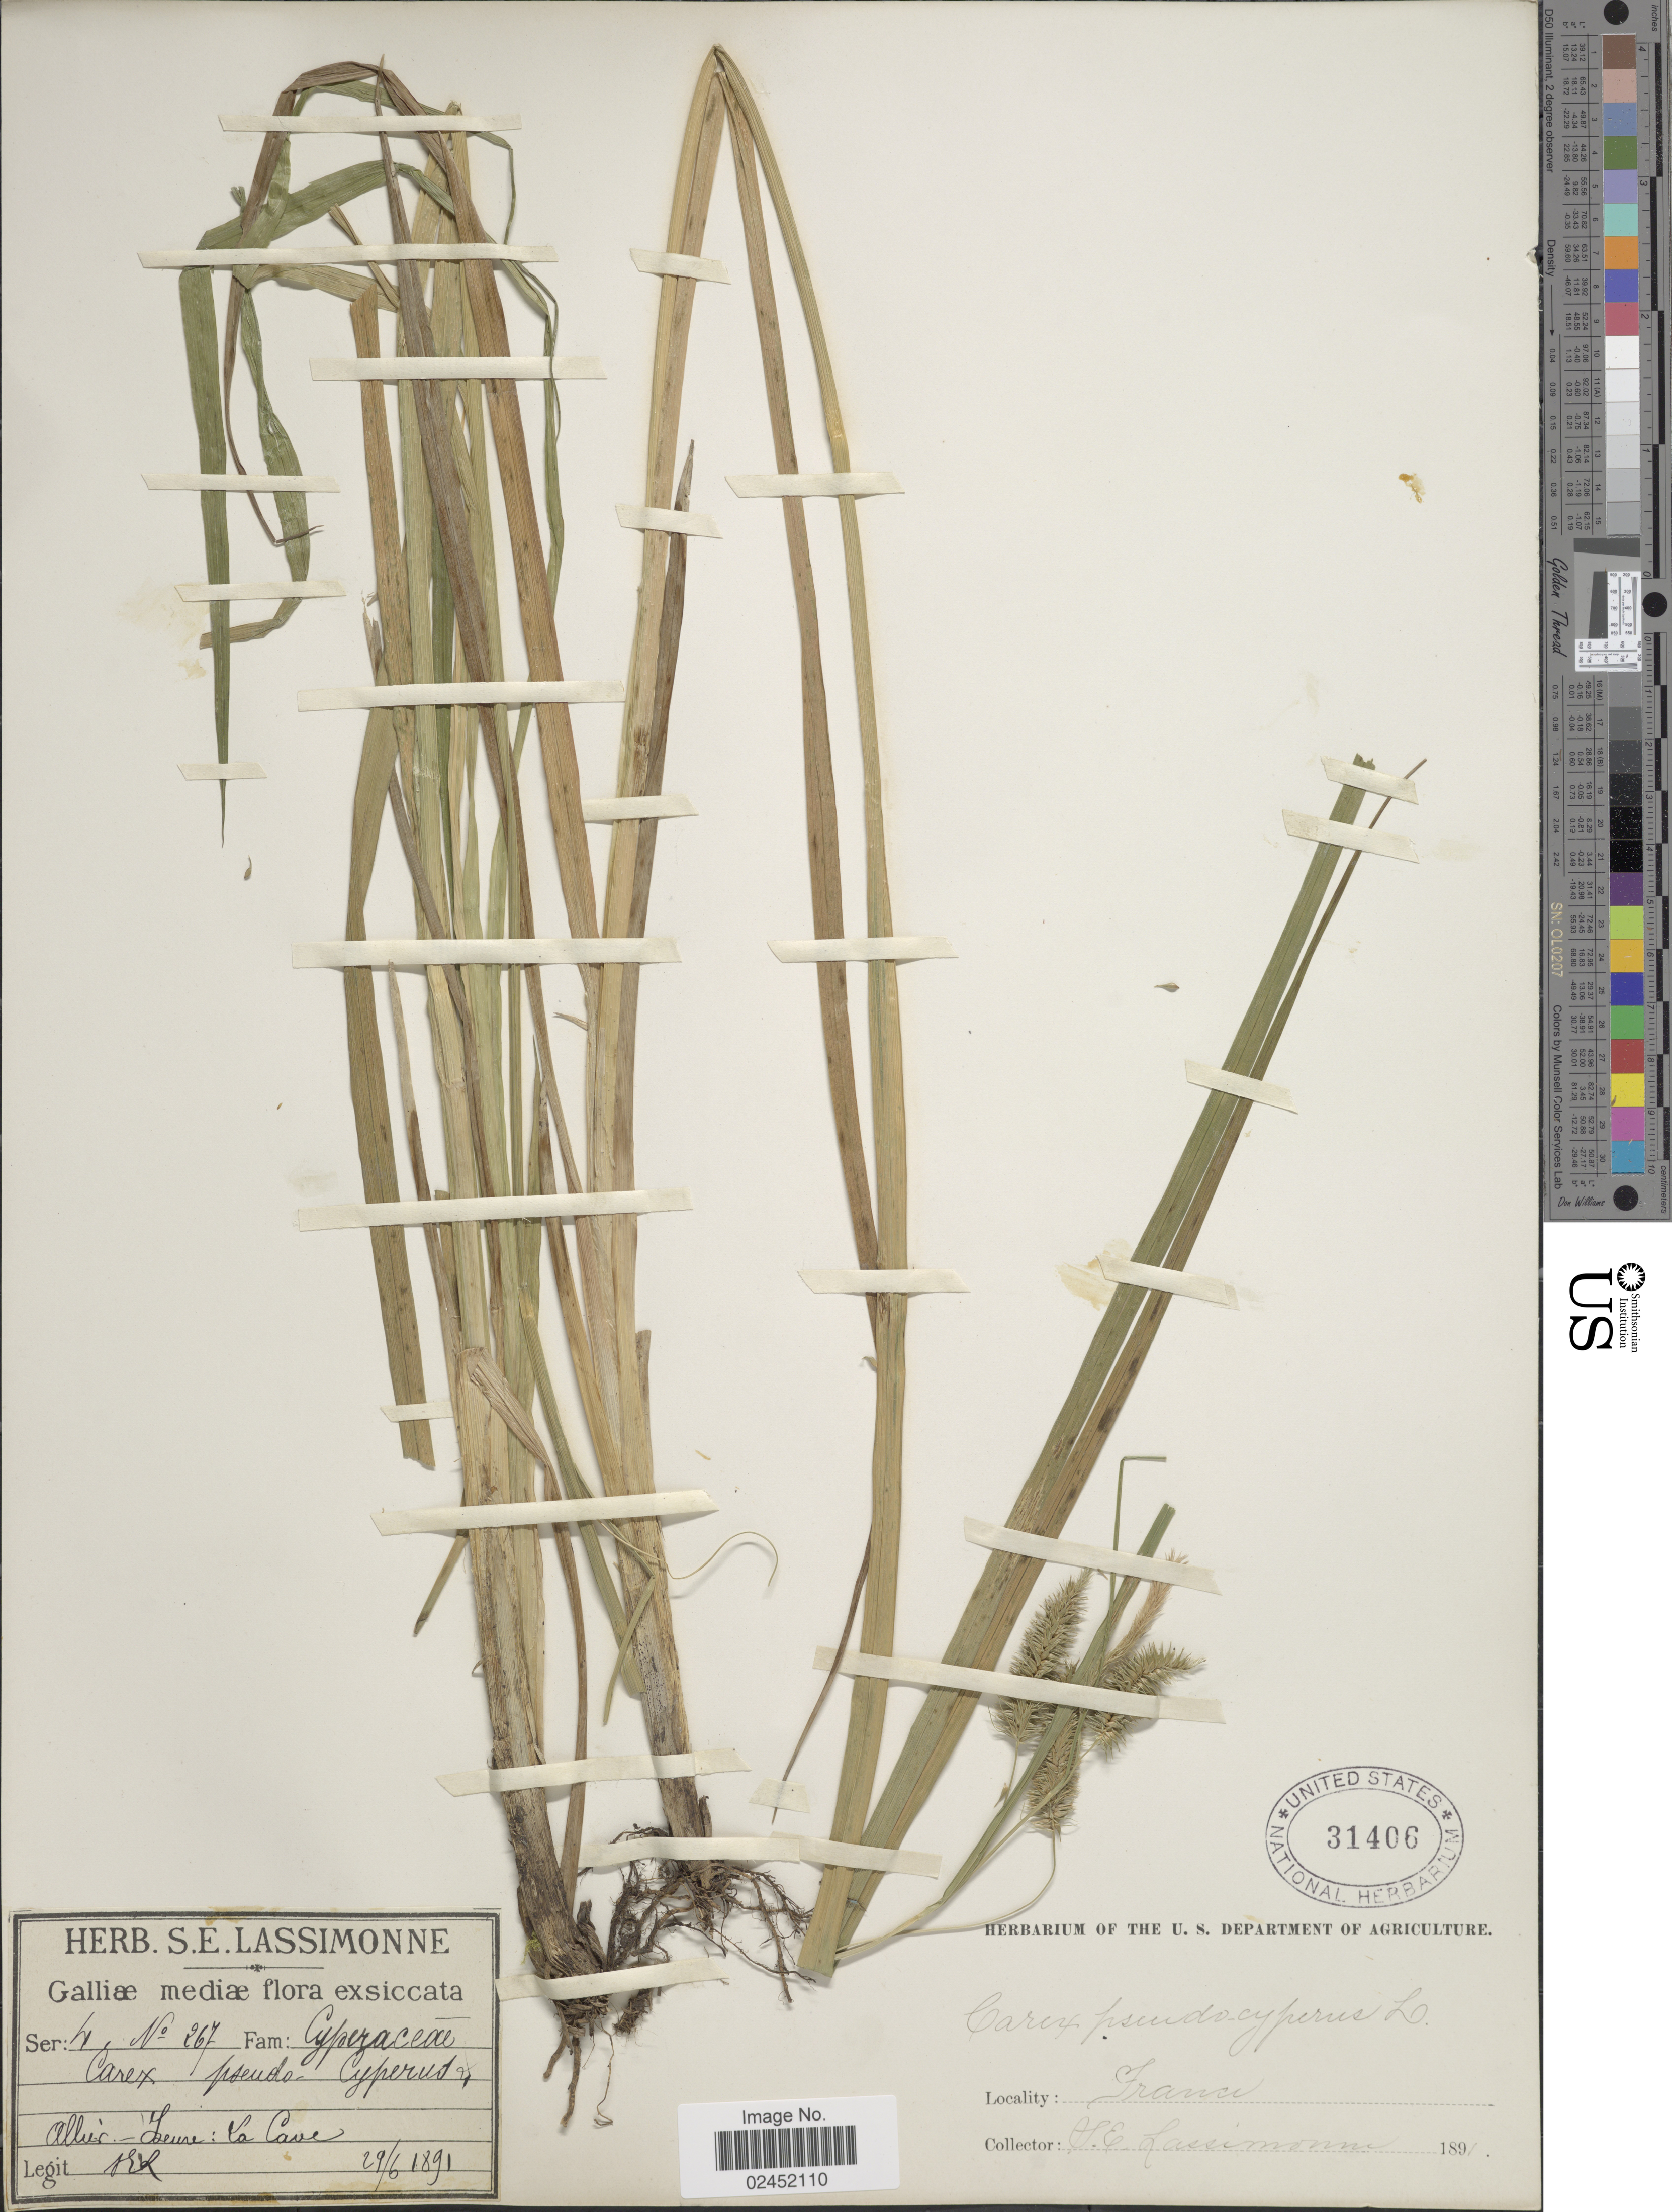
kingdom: Plantae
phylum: Tracheophyta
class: Liliopsida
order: Poales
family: Cyperaceae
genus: Carex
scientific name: Carex pseudocyperus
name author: L.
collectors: S. Lassimonne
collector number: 267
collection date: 1891-06-29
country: France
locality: Allier. - Feure: La Cave. Galliae.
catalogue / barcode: US 31406